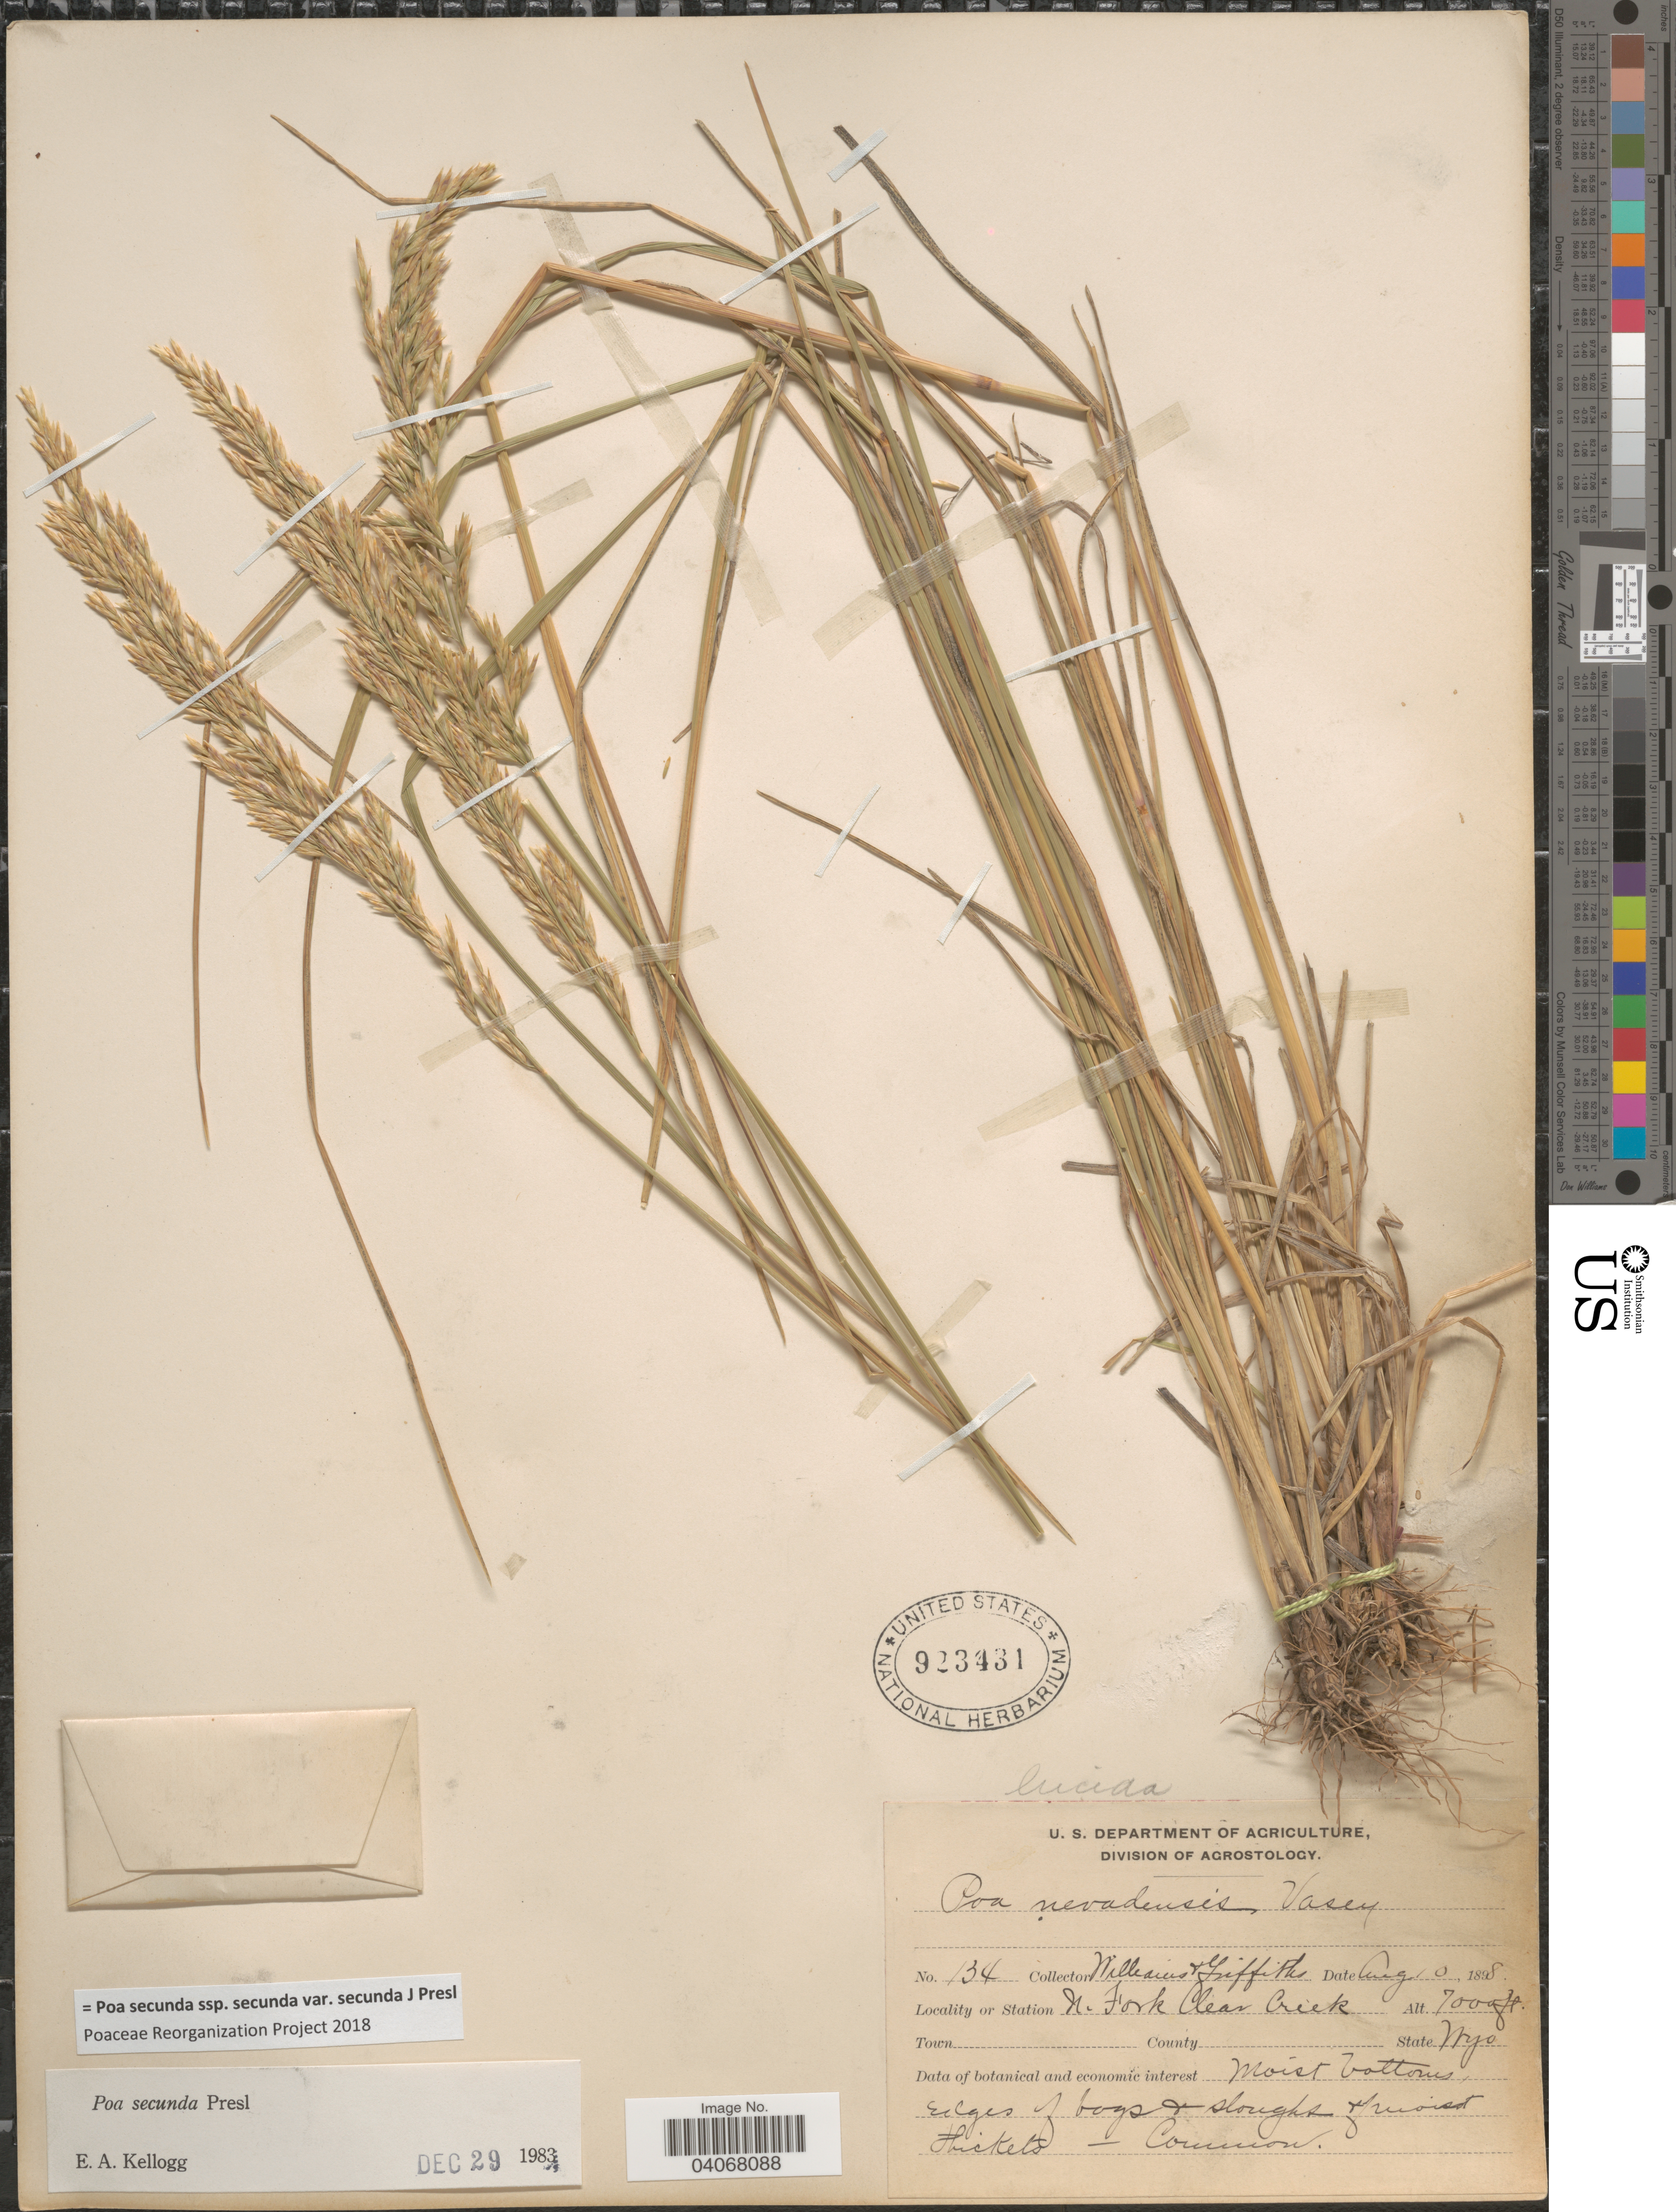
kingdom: Plantae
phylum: Tracheophyta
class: Liliopsida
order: Poales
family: Poaceae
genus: Poa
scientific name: Poa secunda subsp. secunda var. secunda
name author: J. Presl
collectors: -- Williams & -- Griffiths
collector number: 134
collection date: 1898-08-10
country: United States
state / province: Wyoming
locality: N. Fork Clear Creek.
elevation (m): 2134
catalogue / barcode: US 923431